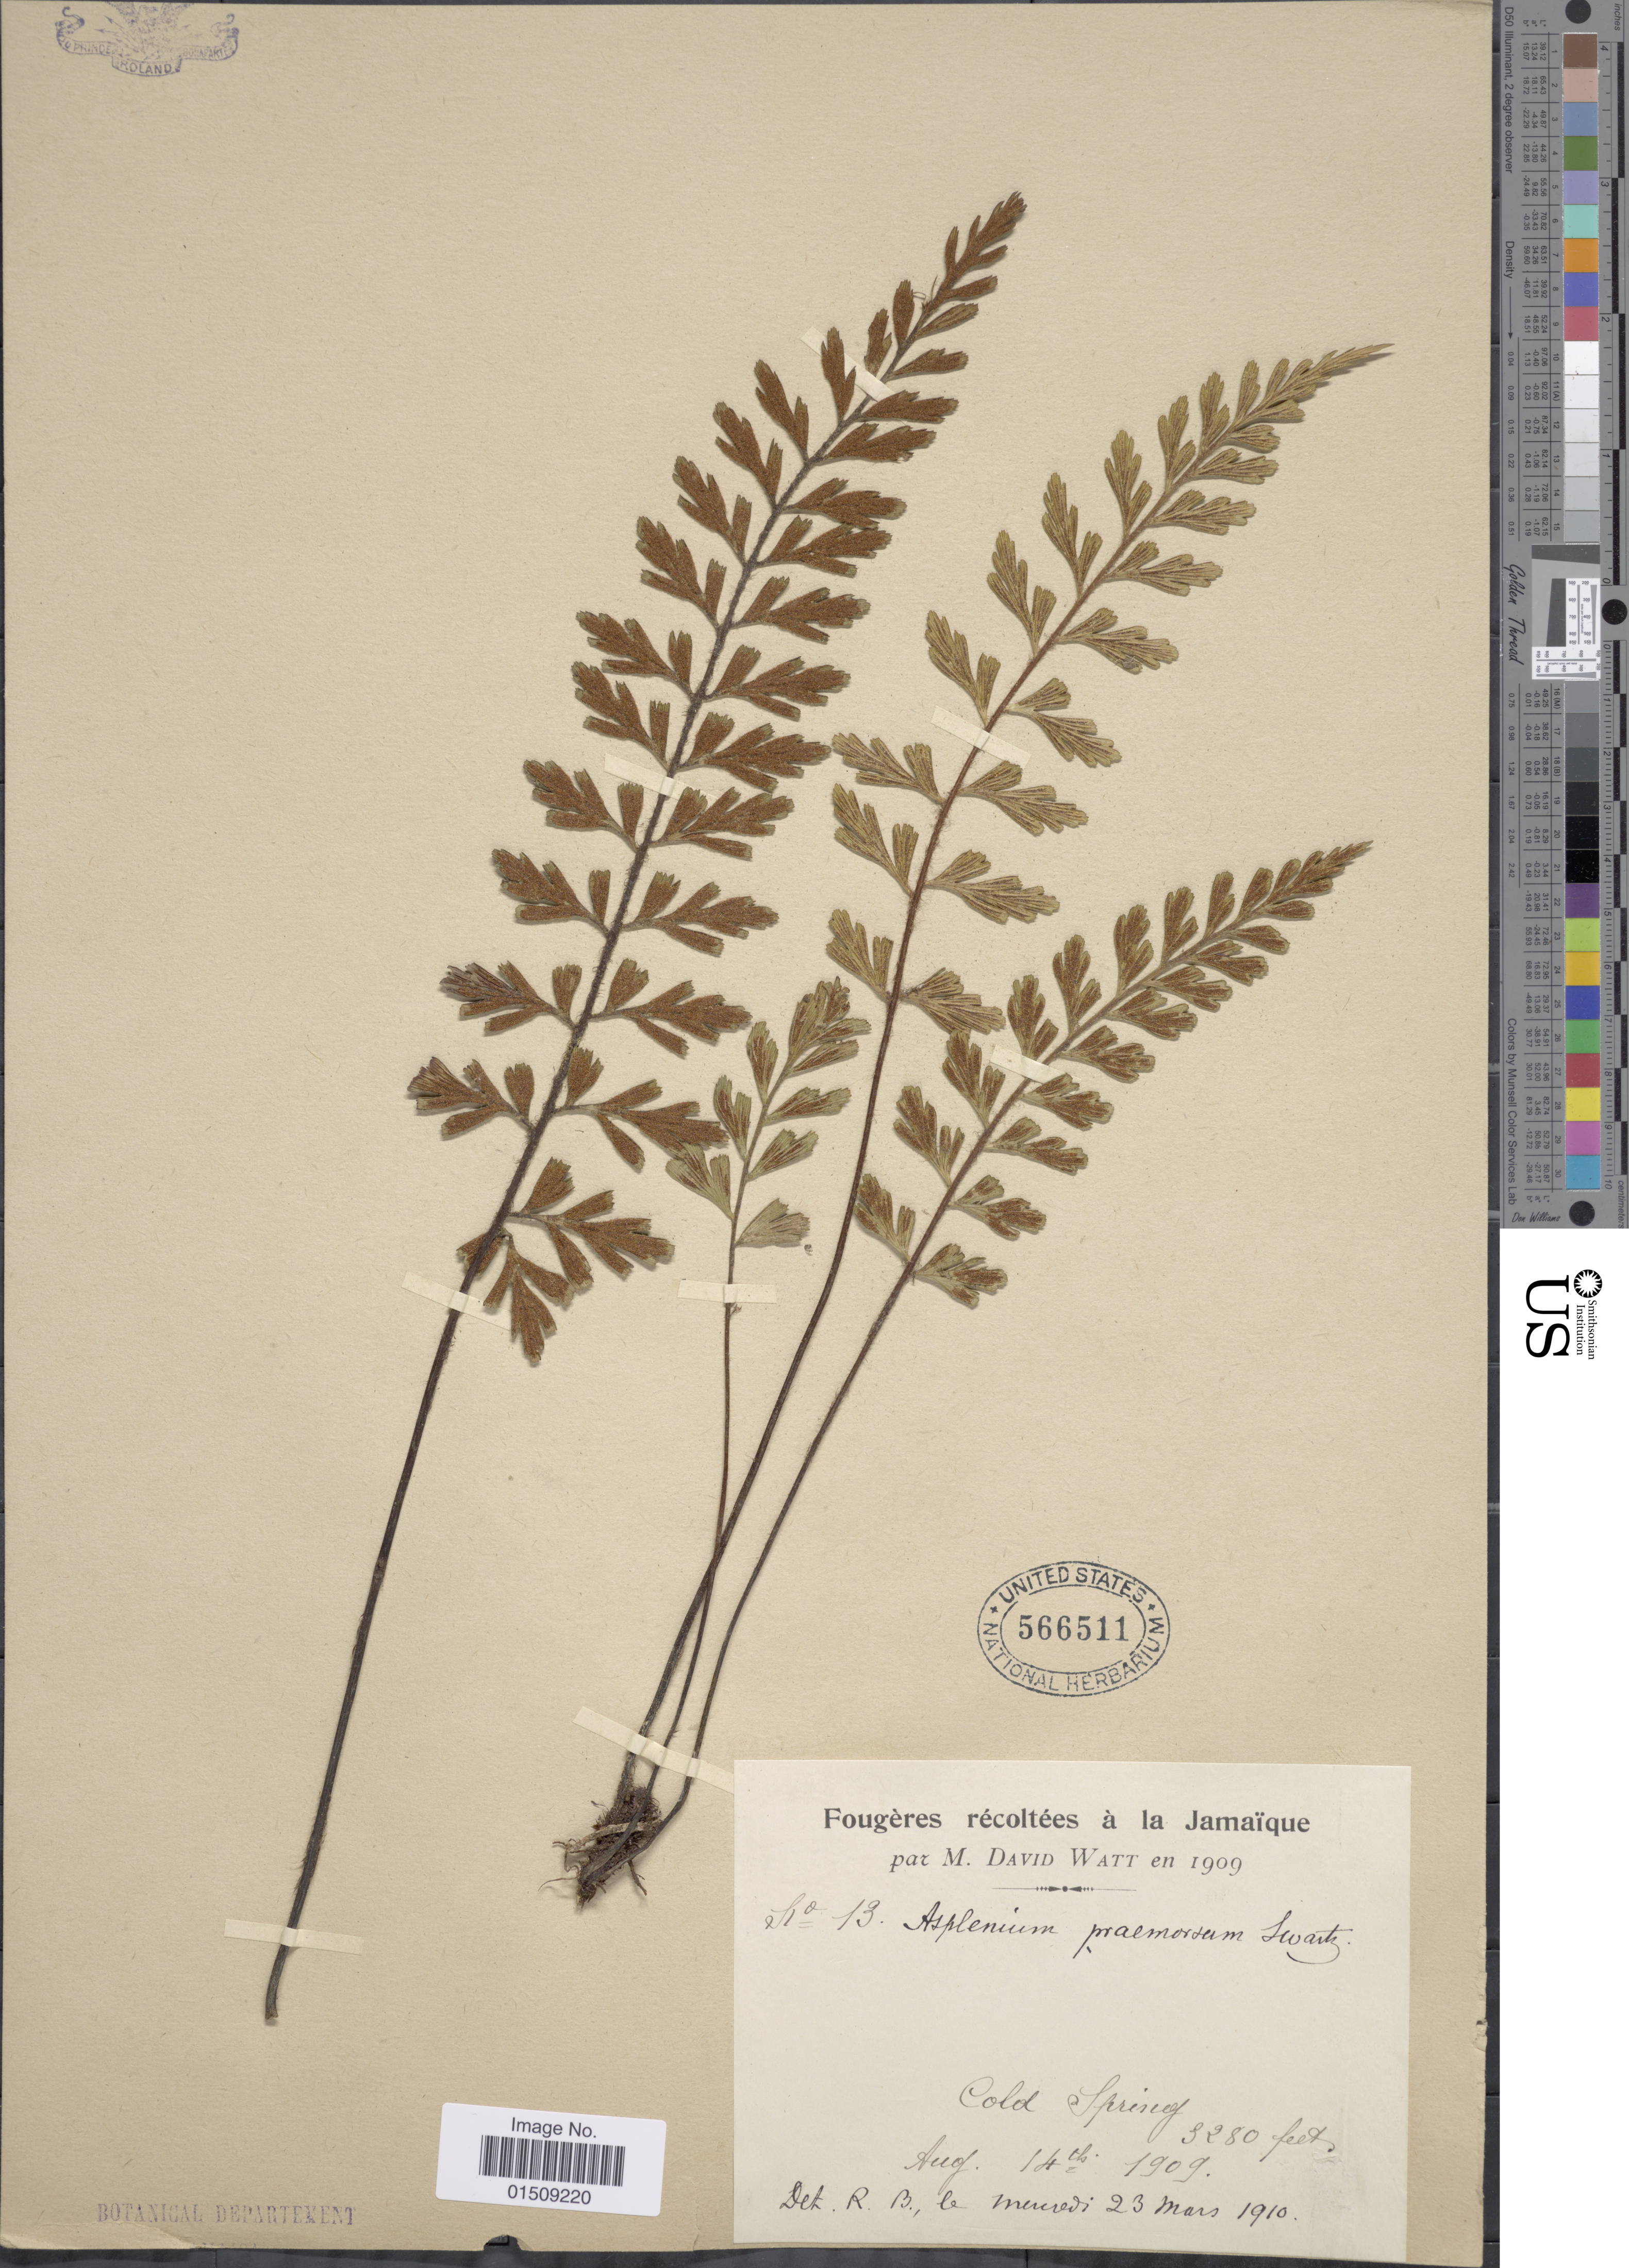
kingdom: Plantae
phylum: Tracheophyta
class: Polypodiopsida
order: Polypodiales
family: Aspleniaceae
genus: Asplenium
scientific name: Asplenium praemorsum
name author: Sw.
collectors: M. Watt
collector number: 13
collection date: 1909-08-14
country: Jamaica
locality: Jamaique, Cold Spring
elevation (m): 1000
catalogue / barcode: US 566511